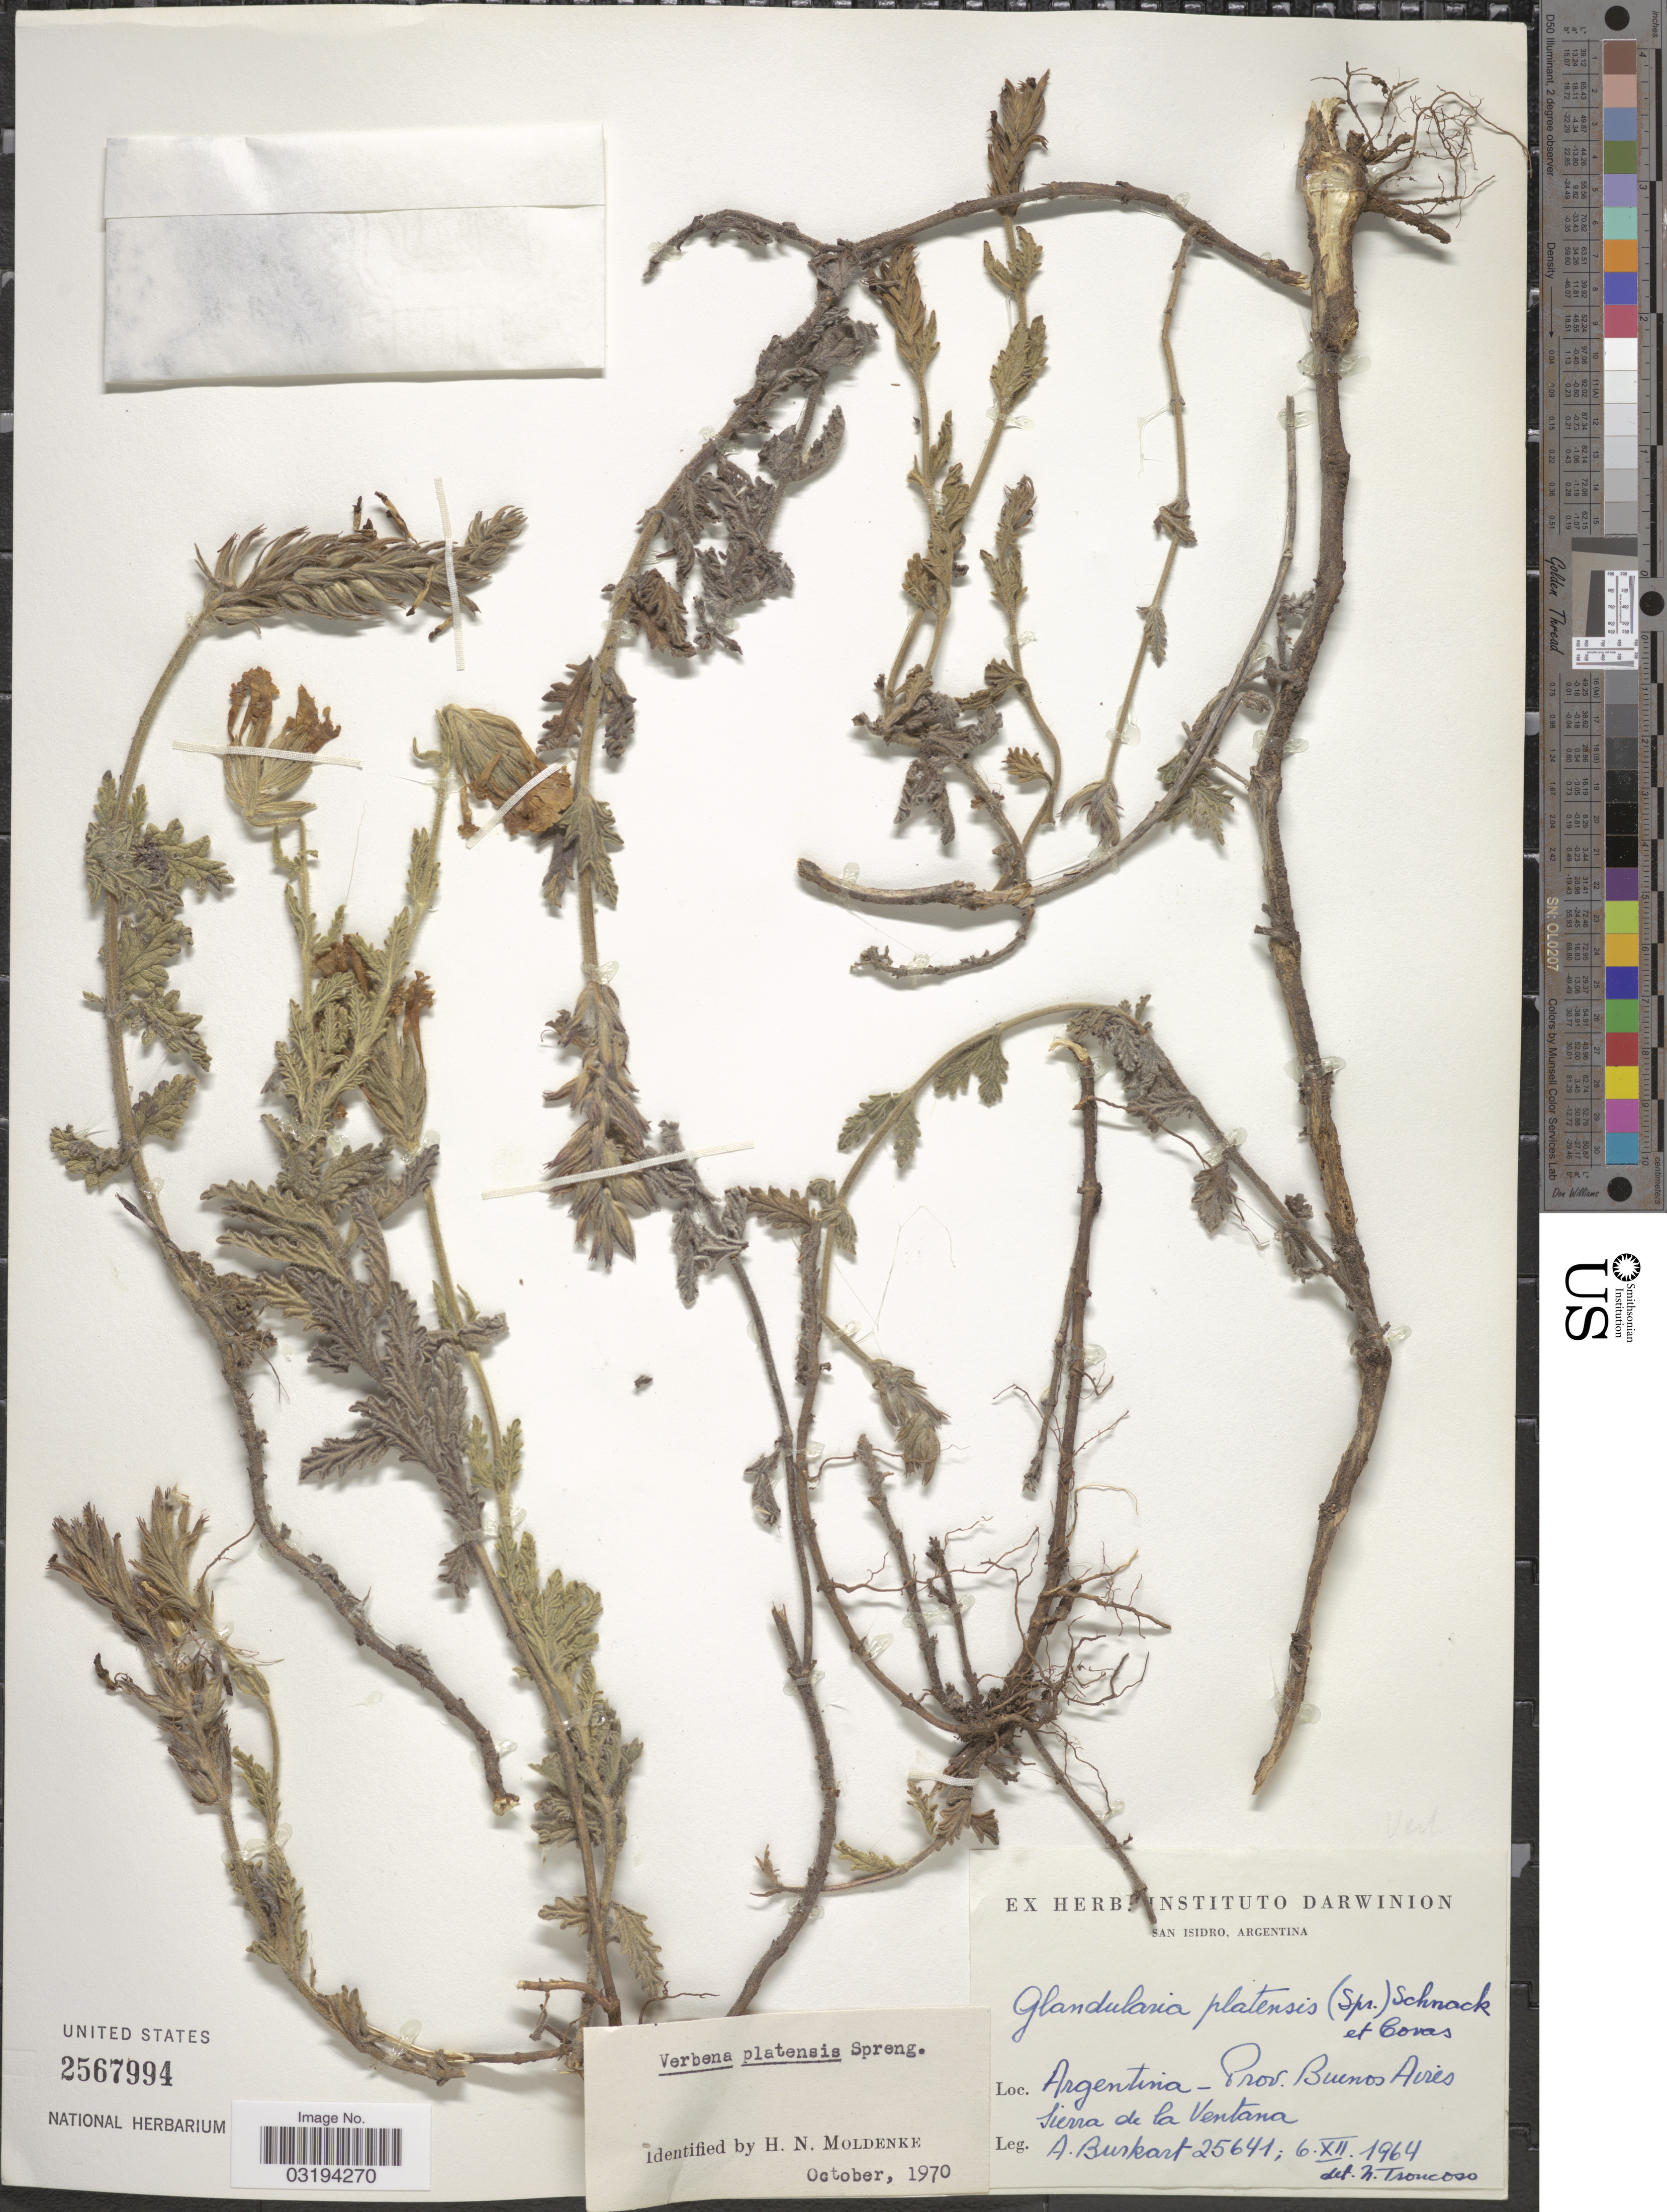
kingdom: Plantae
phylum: Tracheophyta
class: Magnoliopsida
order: Lamiales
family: Verbenaceae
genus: Verbena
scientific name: Verbena platensis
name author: Spreng.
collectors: A. E. Burkart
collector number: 25641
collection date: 1964-12-06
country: Argentina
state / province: Buenos Aires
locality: Sierra de la Ventana.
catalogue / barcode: US 2567994